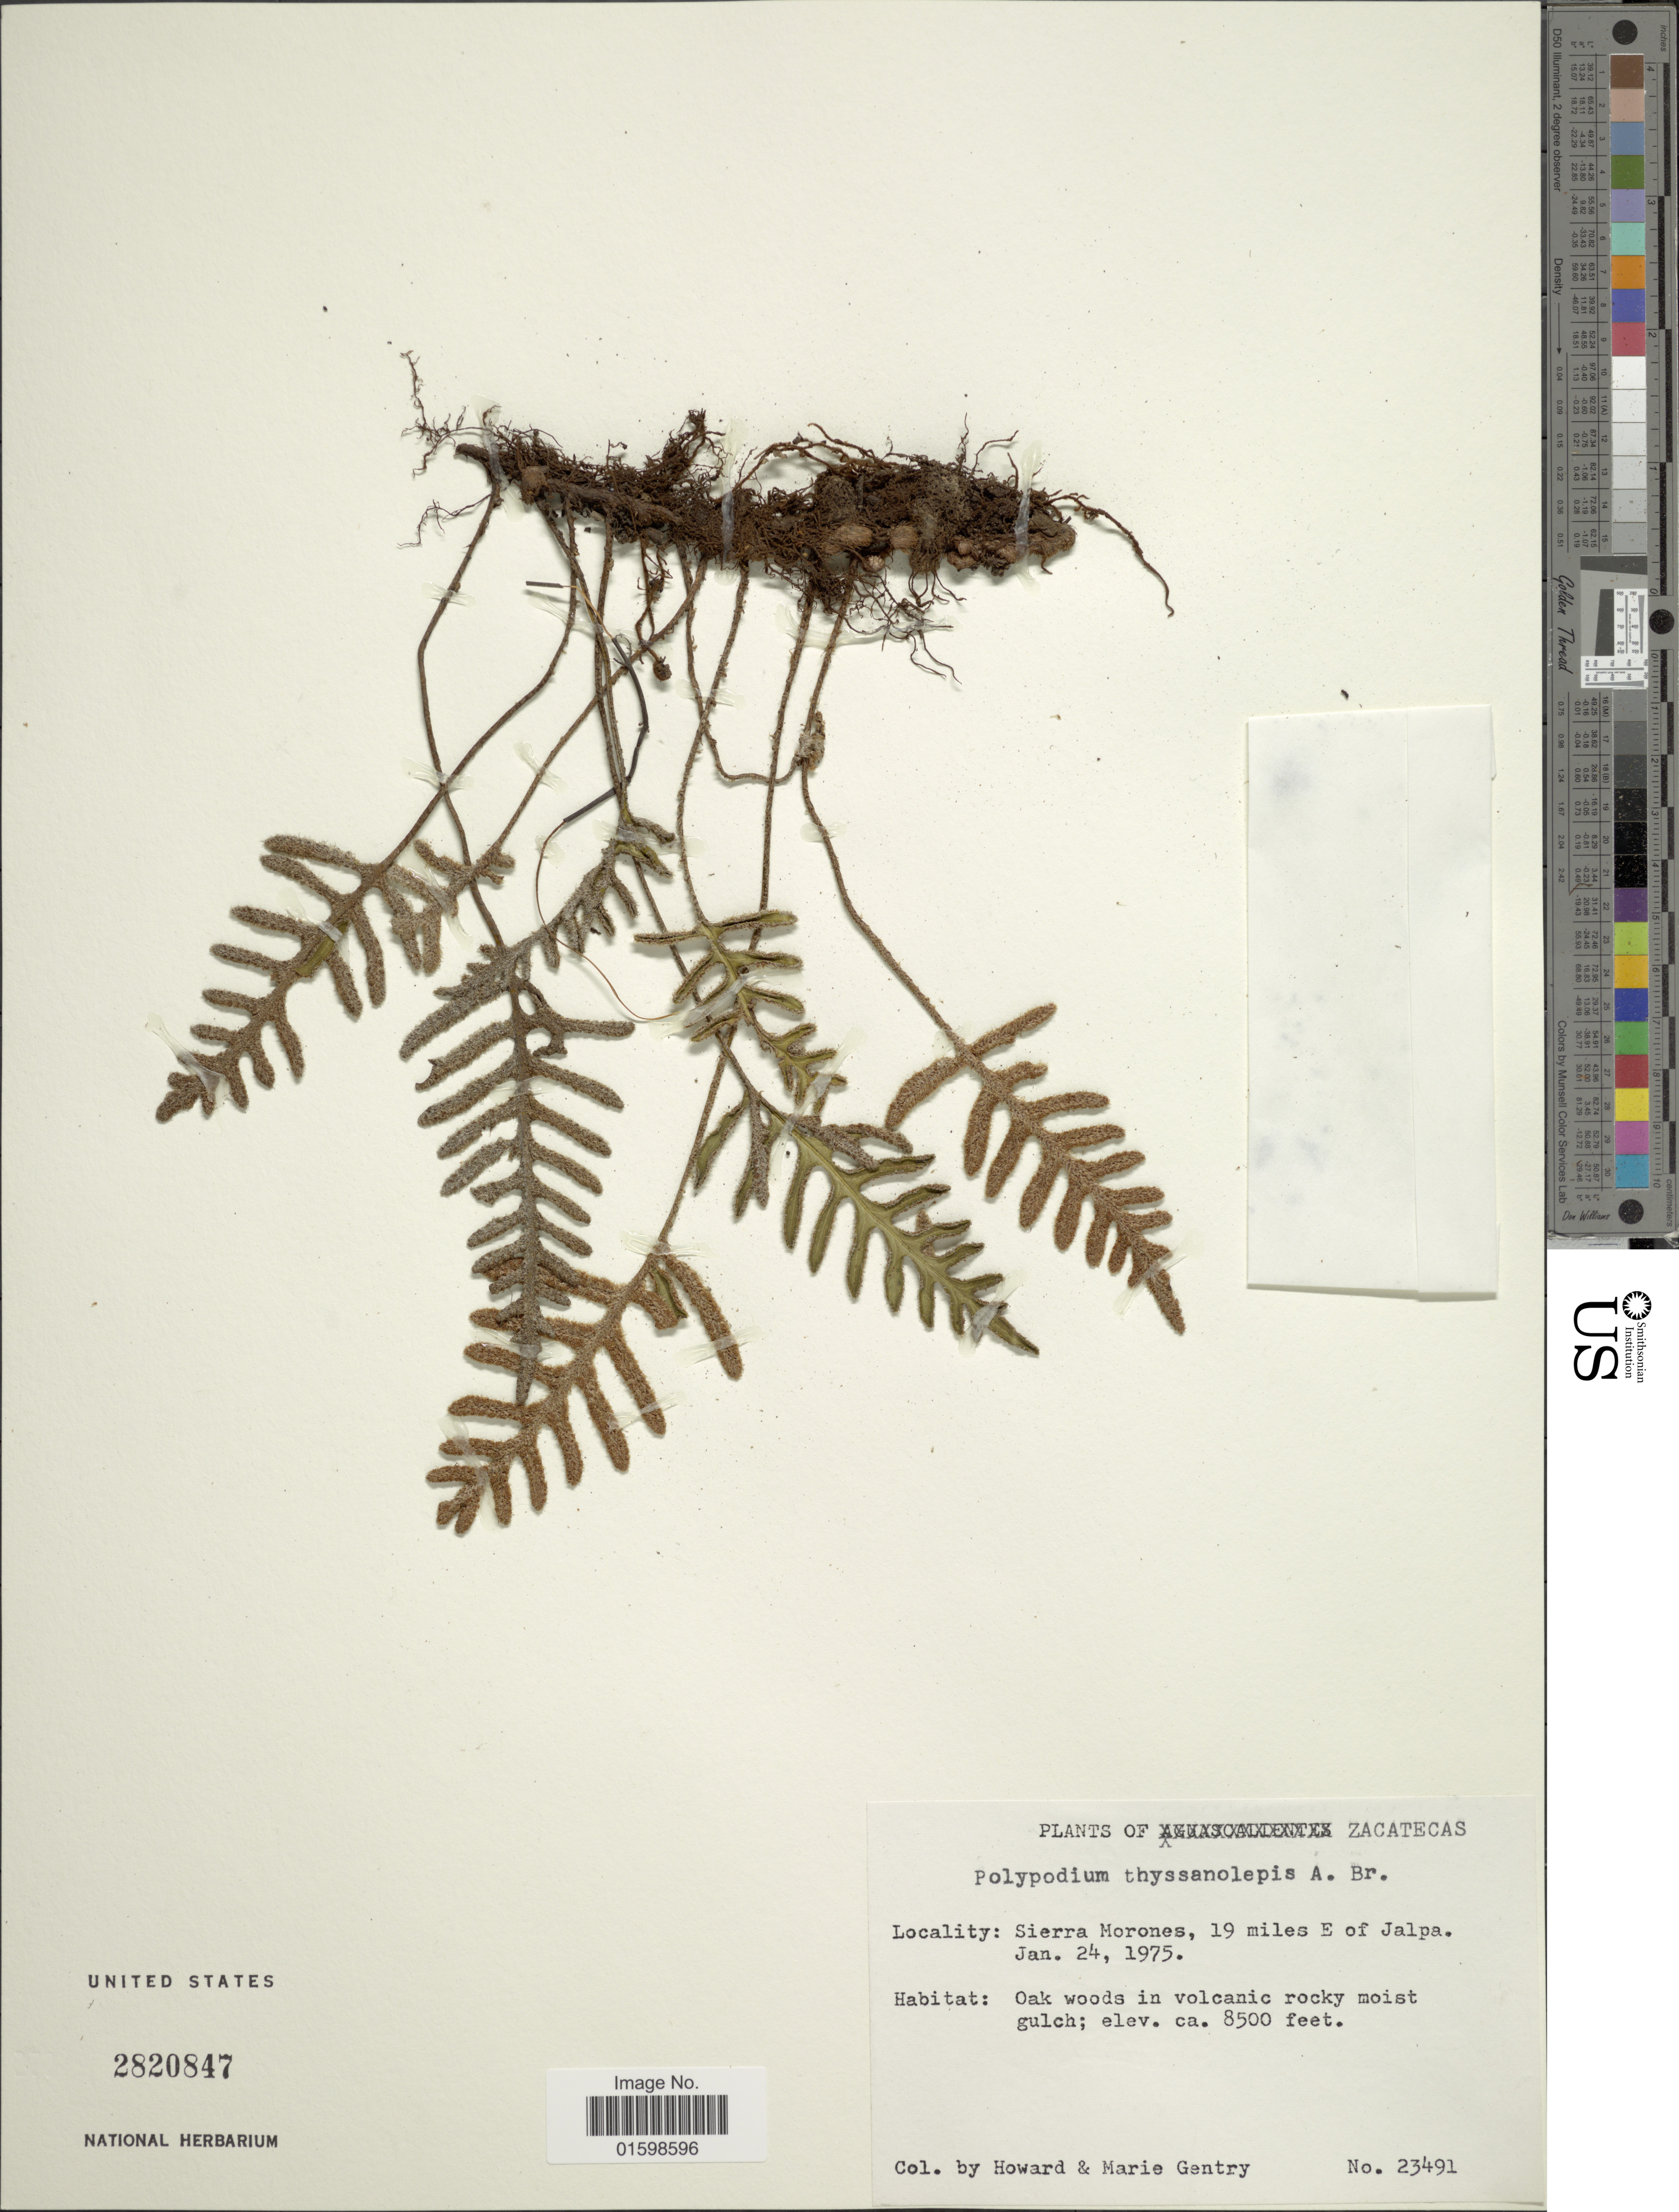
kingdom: Plantae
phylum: Tracheophyta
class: Polypodiopsida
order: Polypodiales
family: Polypodiaceae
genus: Pleopeltis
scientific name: Pleopeltis thyssanolepis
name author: (A. Braun ex Klotzsch) E.G. Andrews & Windham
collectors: H. S. Gentry & M. Gentry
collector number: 23491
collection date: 1975-01-24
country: Mexico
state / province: Zacatecas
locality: Sierra Morones, 19 miles E of Jalpa, oak woods in volcanic rocky moist gulch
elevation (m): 2591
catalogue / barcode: US 2820847